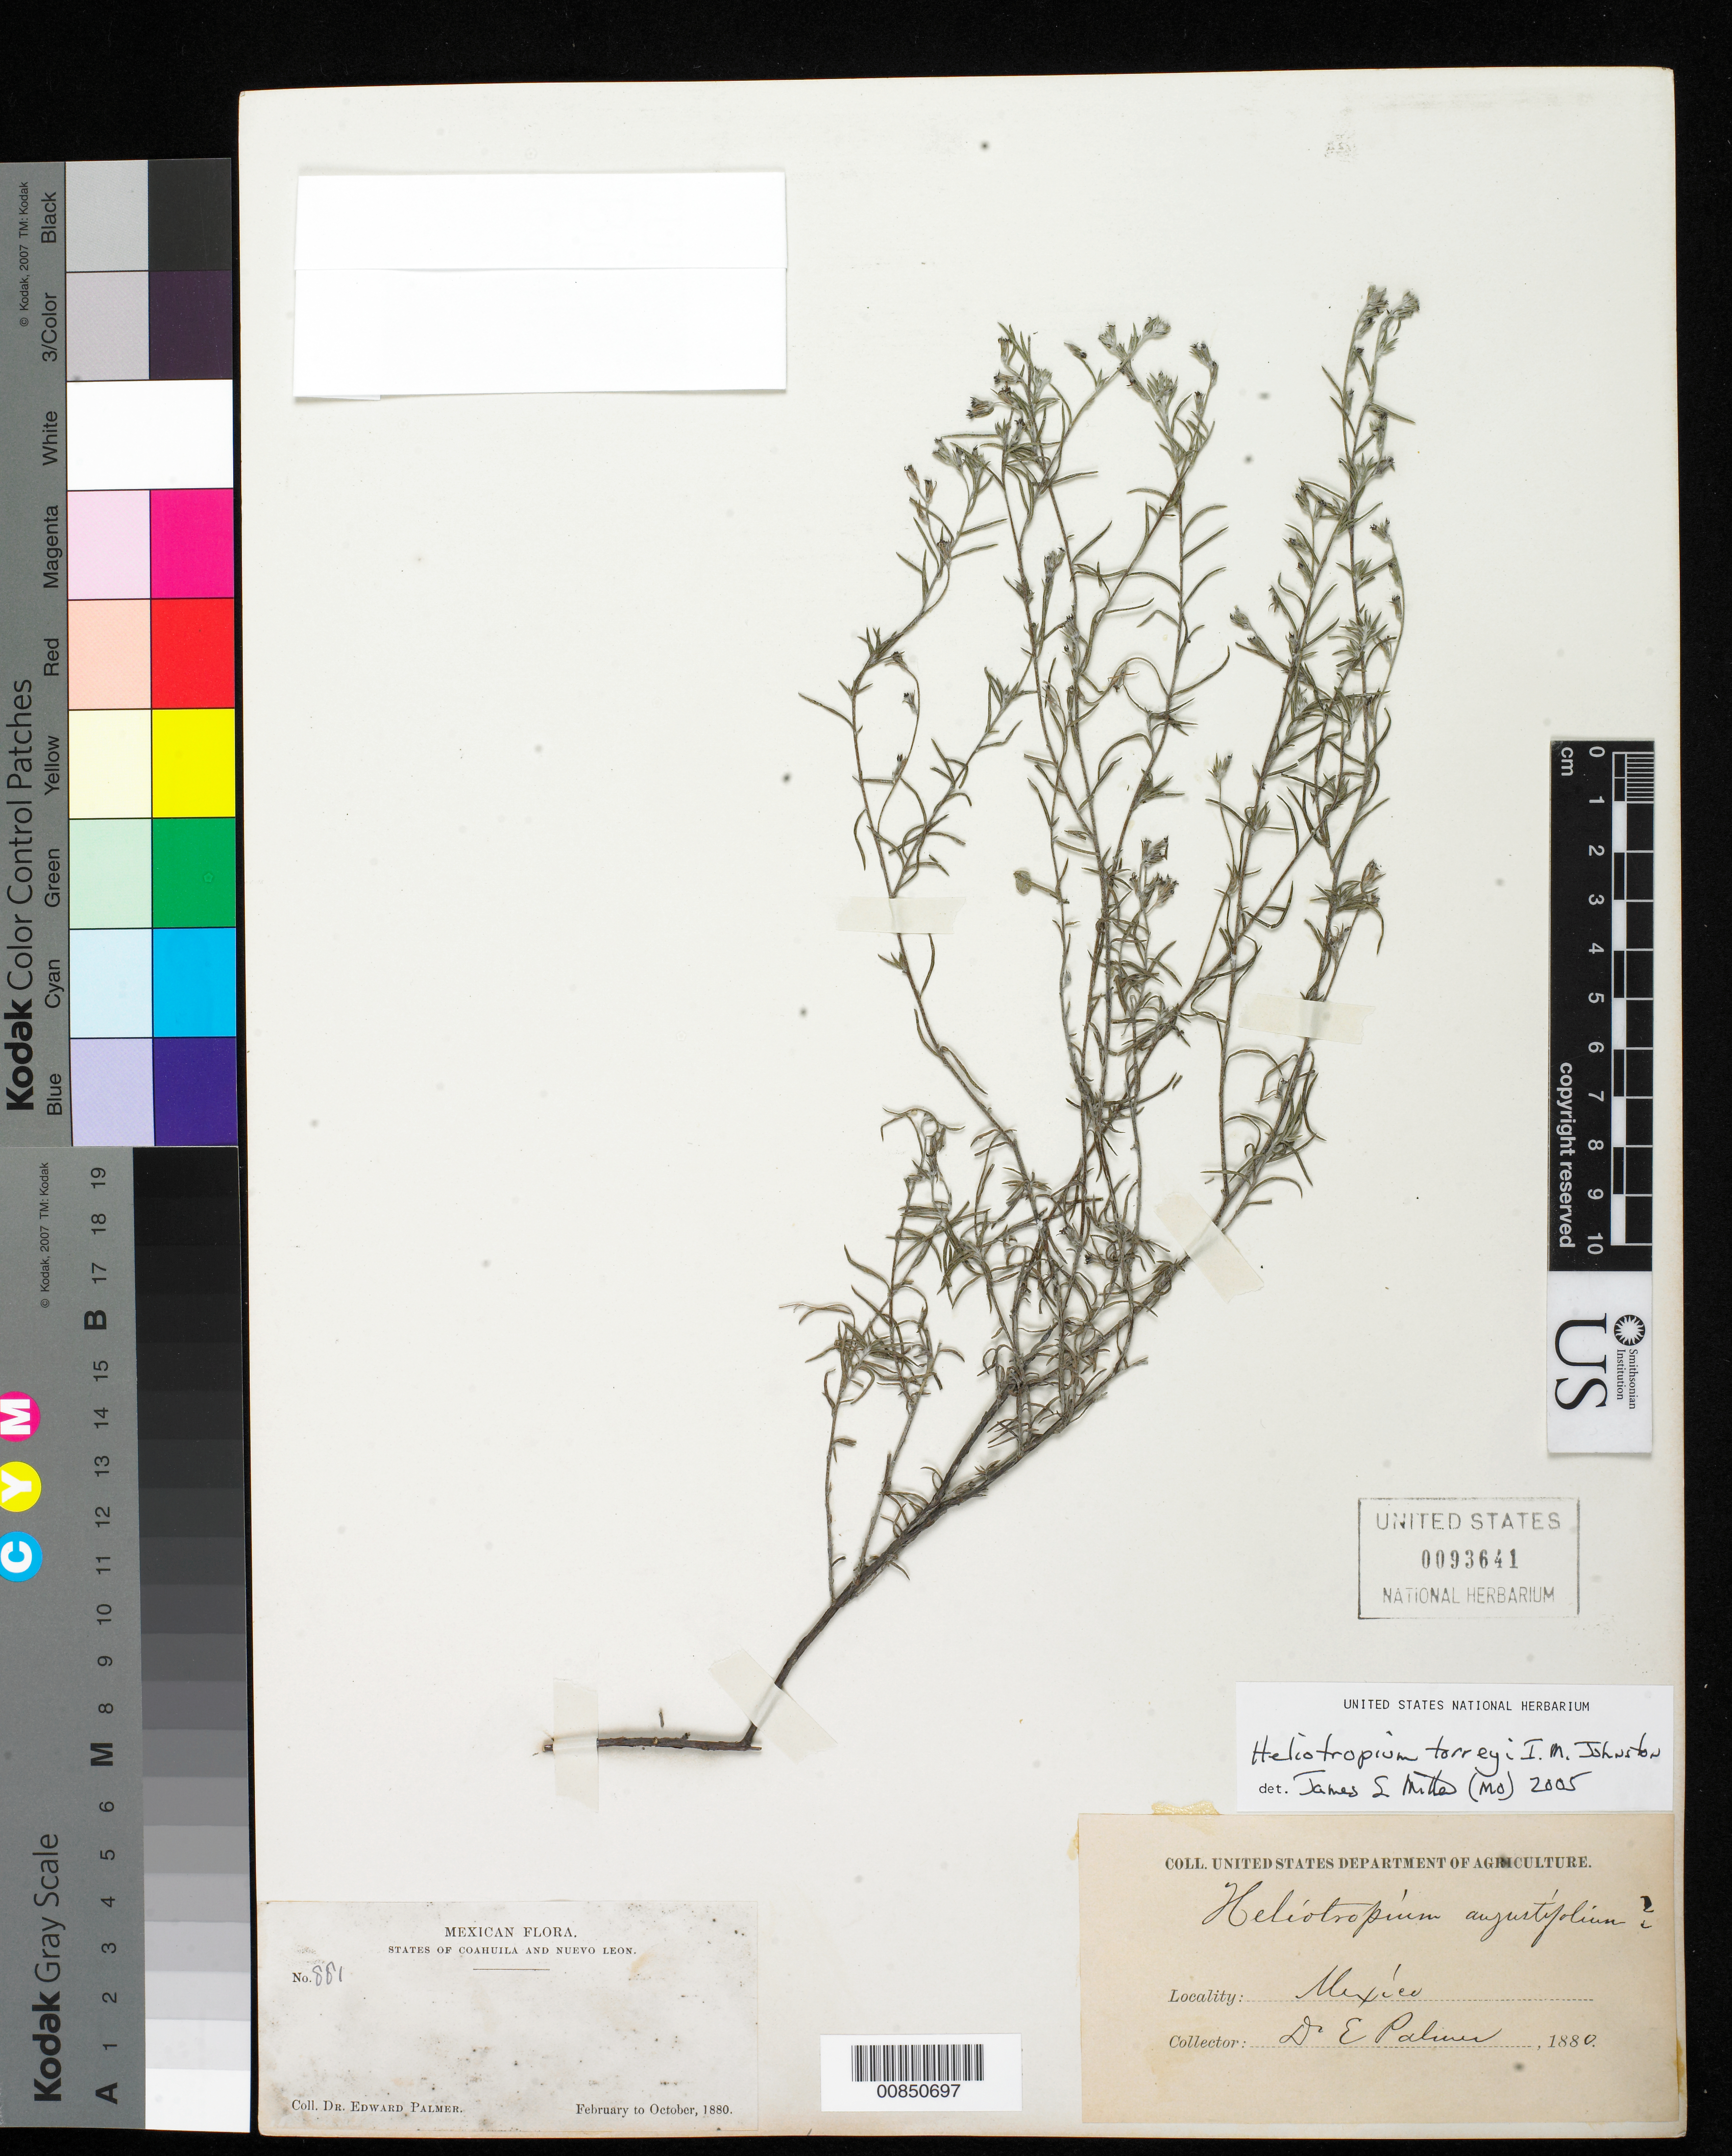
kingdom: Plantae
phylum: Tracheophyta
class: Magnoliopsida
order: Boraginales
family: Heliotropiaceae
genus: Heliotropium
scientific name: Heliotropium torreyi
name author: I.M. Johnst.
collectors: E. Palmer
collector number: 881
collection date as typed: Feb 1880 to -- Oct 1880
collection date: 1880-02/1880-10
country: Mexico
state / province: Coahuila / Nuevo León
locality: States of Coahuila and Nuevo León.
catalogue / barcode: US 93641